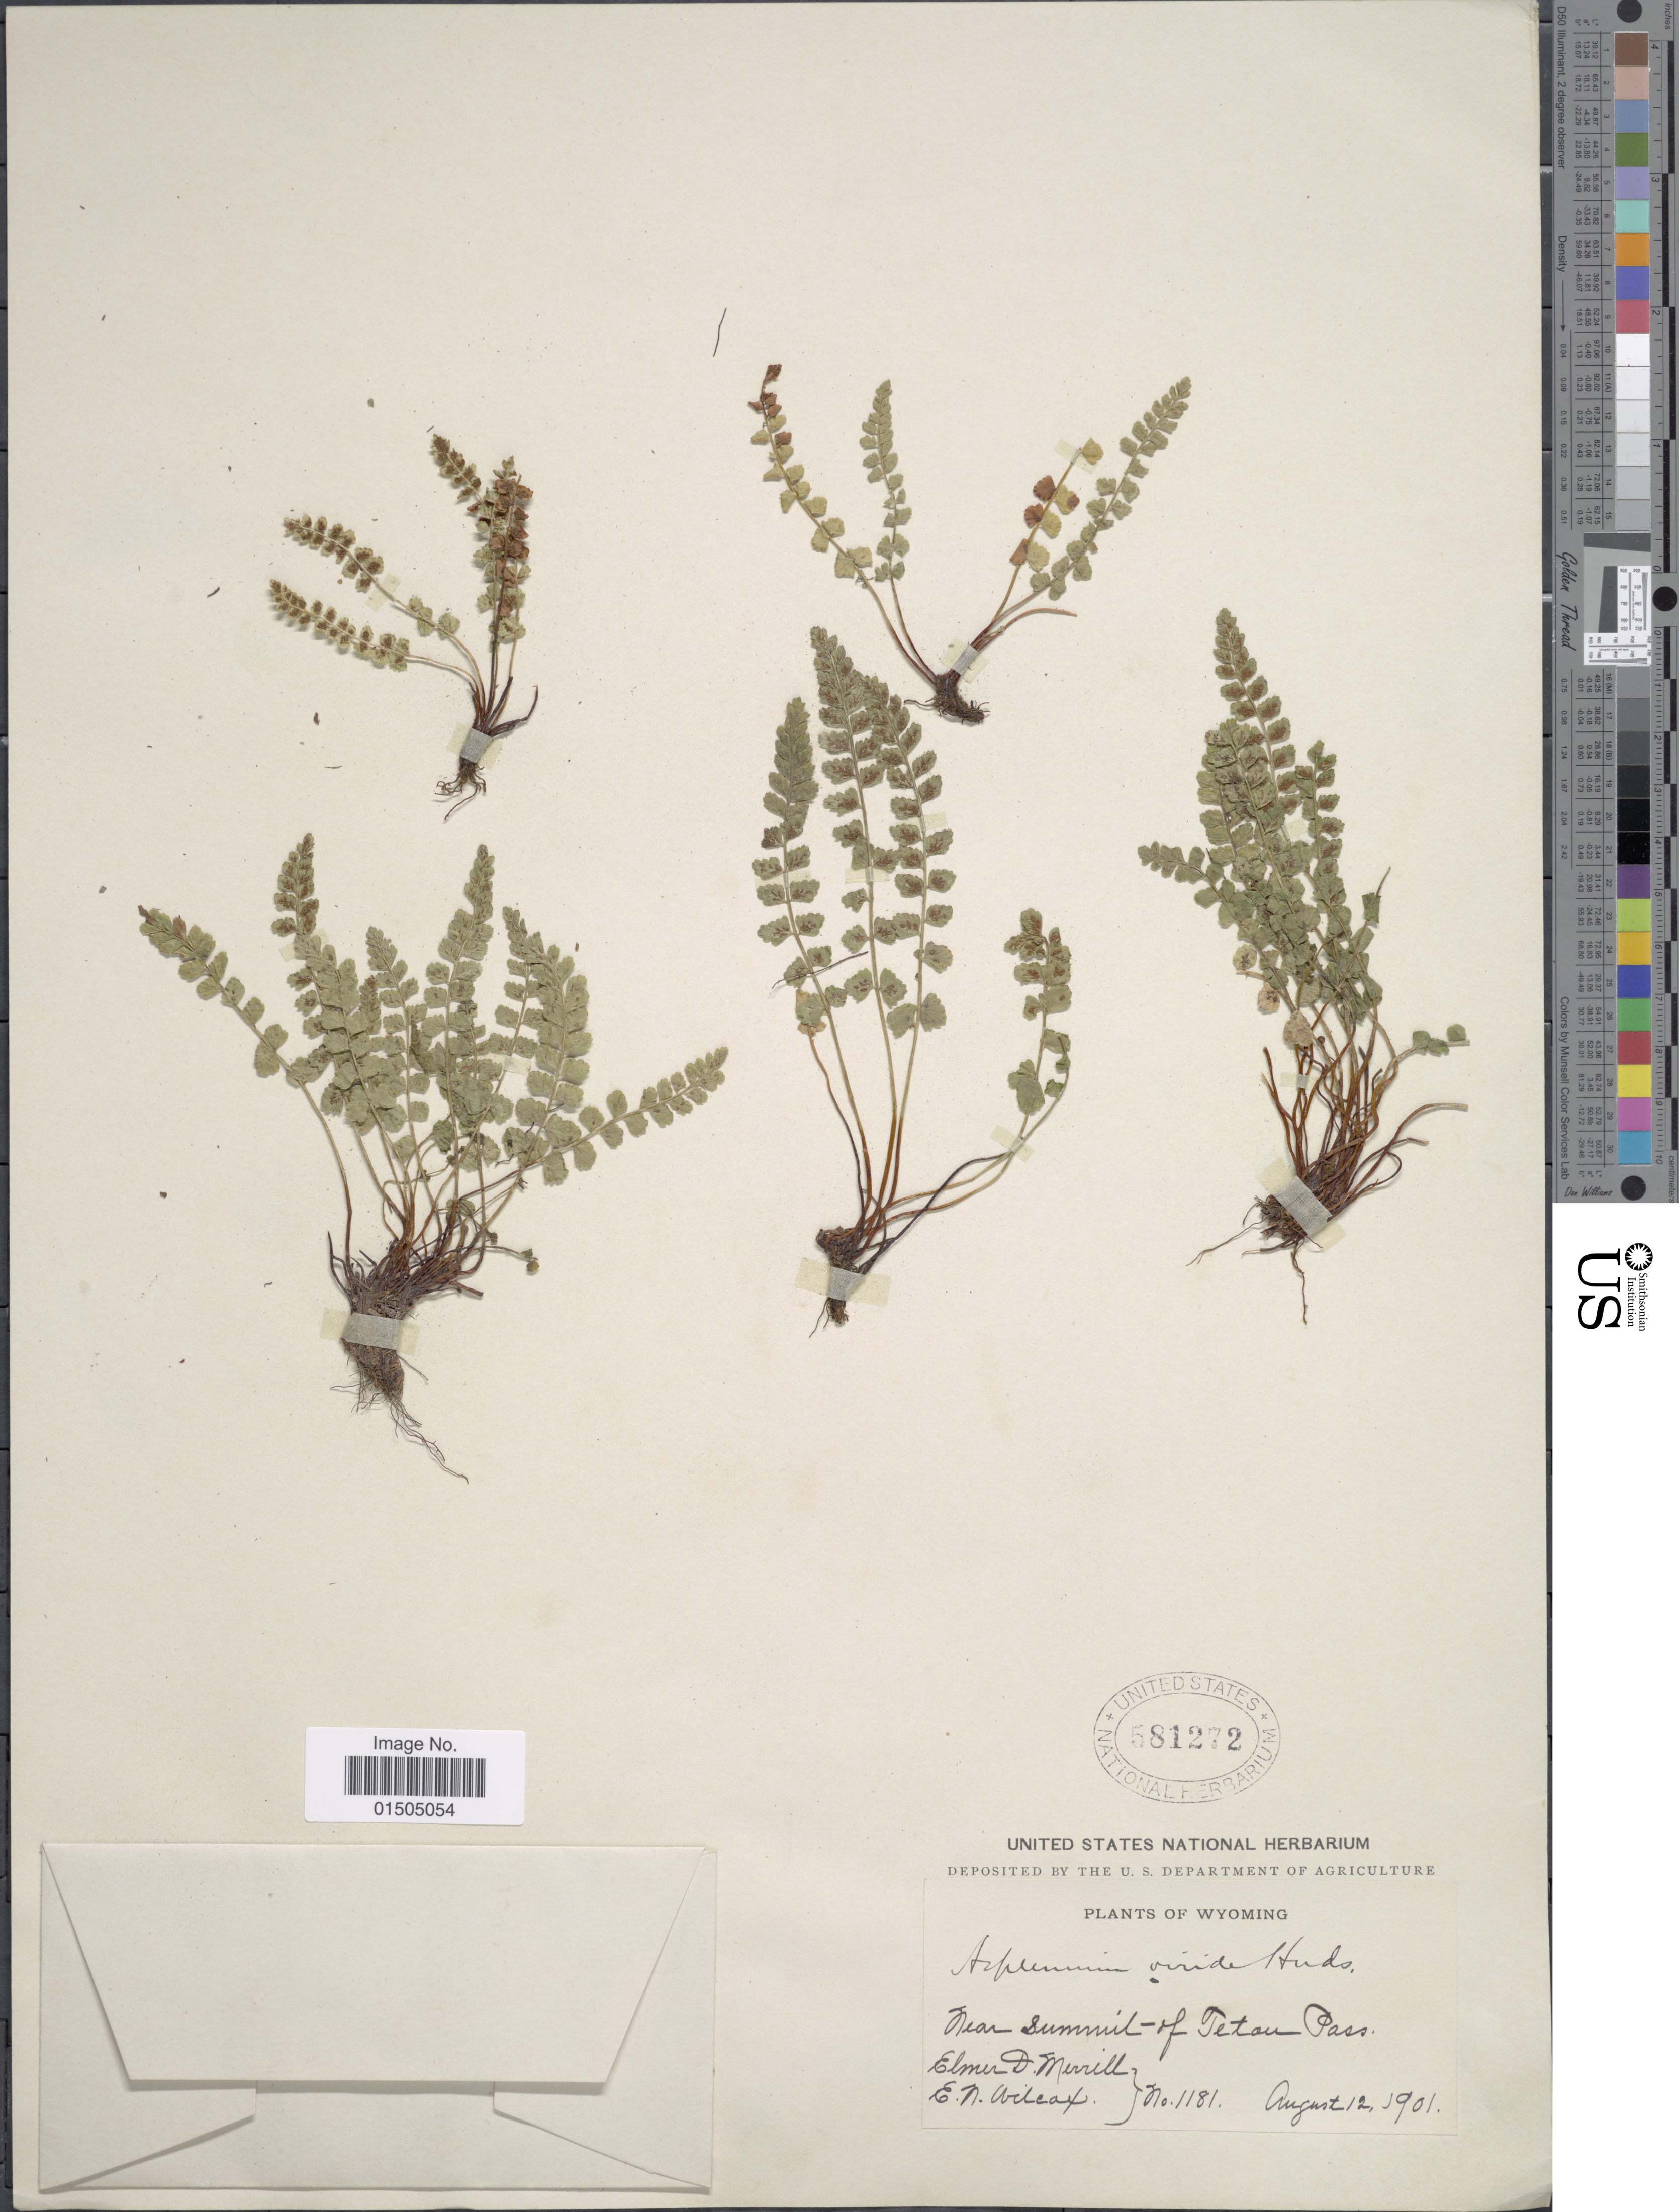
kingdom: Plantae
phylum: Tracheophyta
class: Polypodiopsida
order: Polypodiales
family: Aspleniaceae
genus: Asplenium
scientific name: Asplenium trichomanes-ramosum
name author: L.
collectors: E. D. Merrill & E. Wilcox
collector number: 1181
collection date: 1901-08-12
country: United States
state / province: Wyoming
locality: Near summit of Tetau Pass.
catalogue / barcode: US 581272